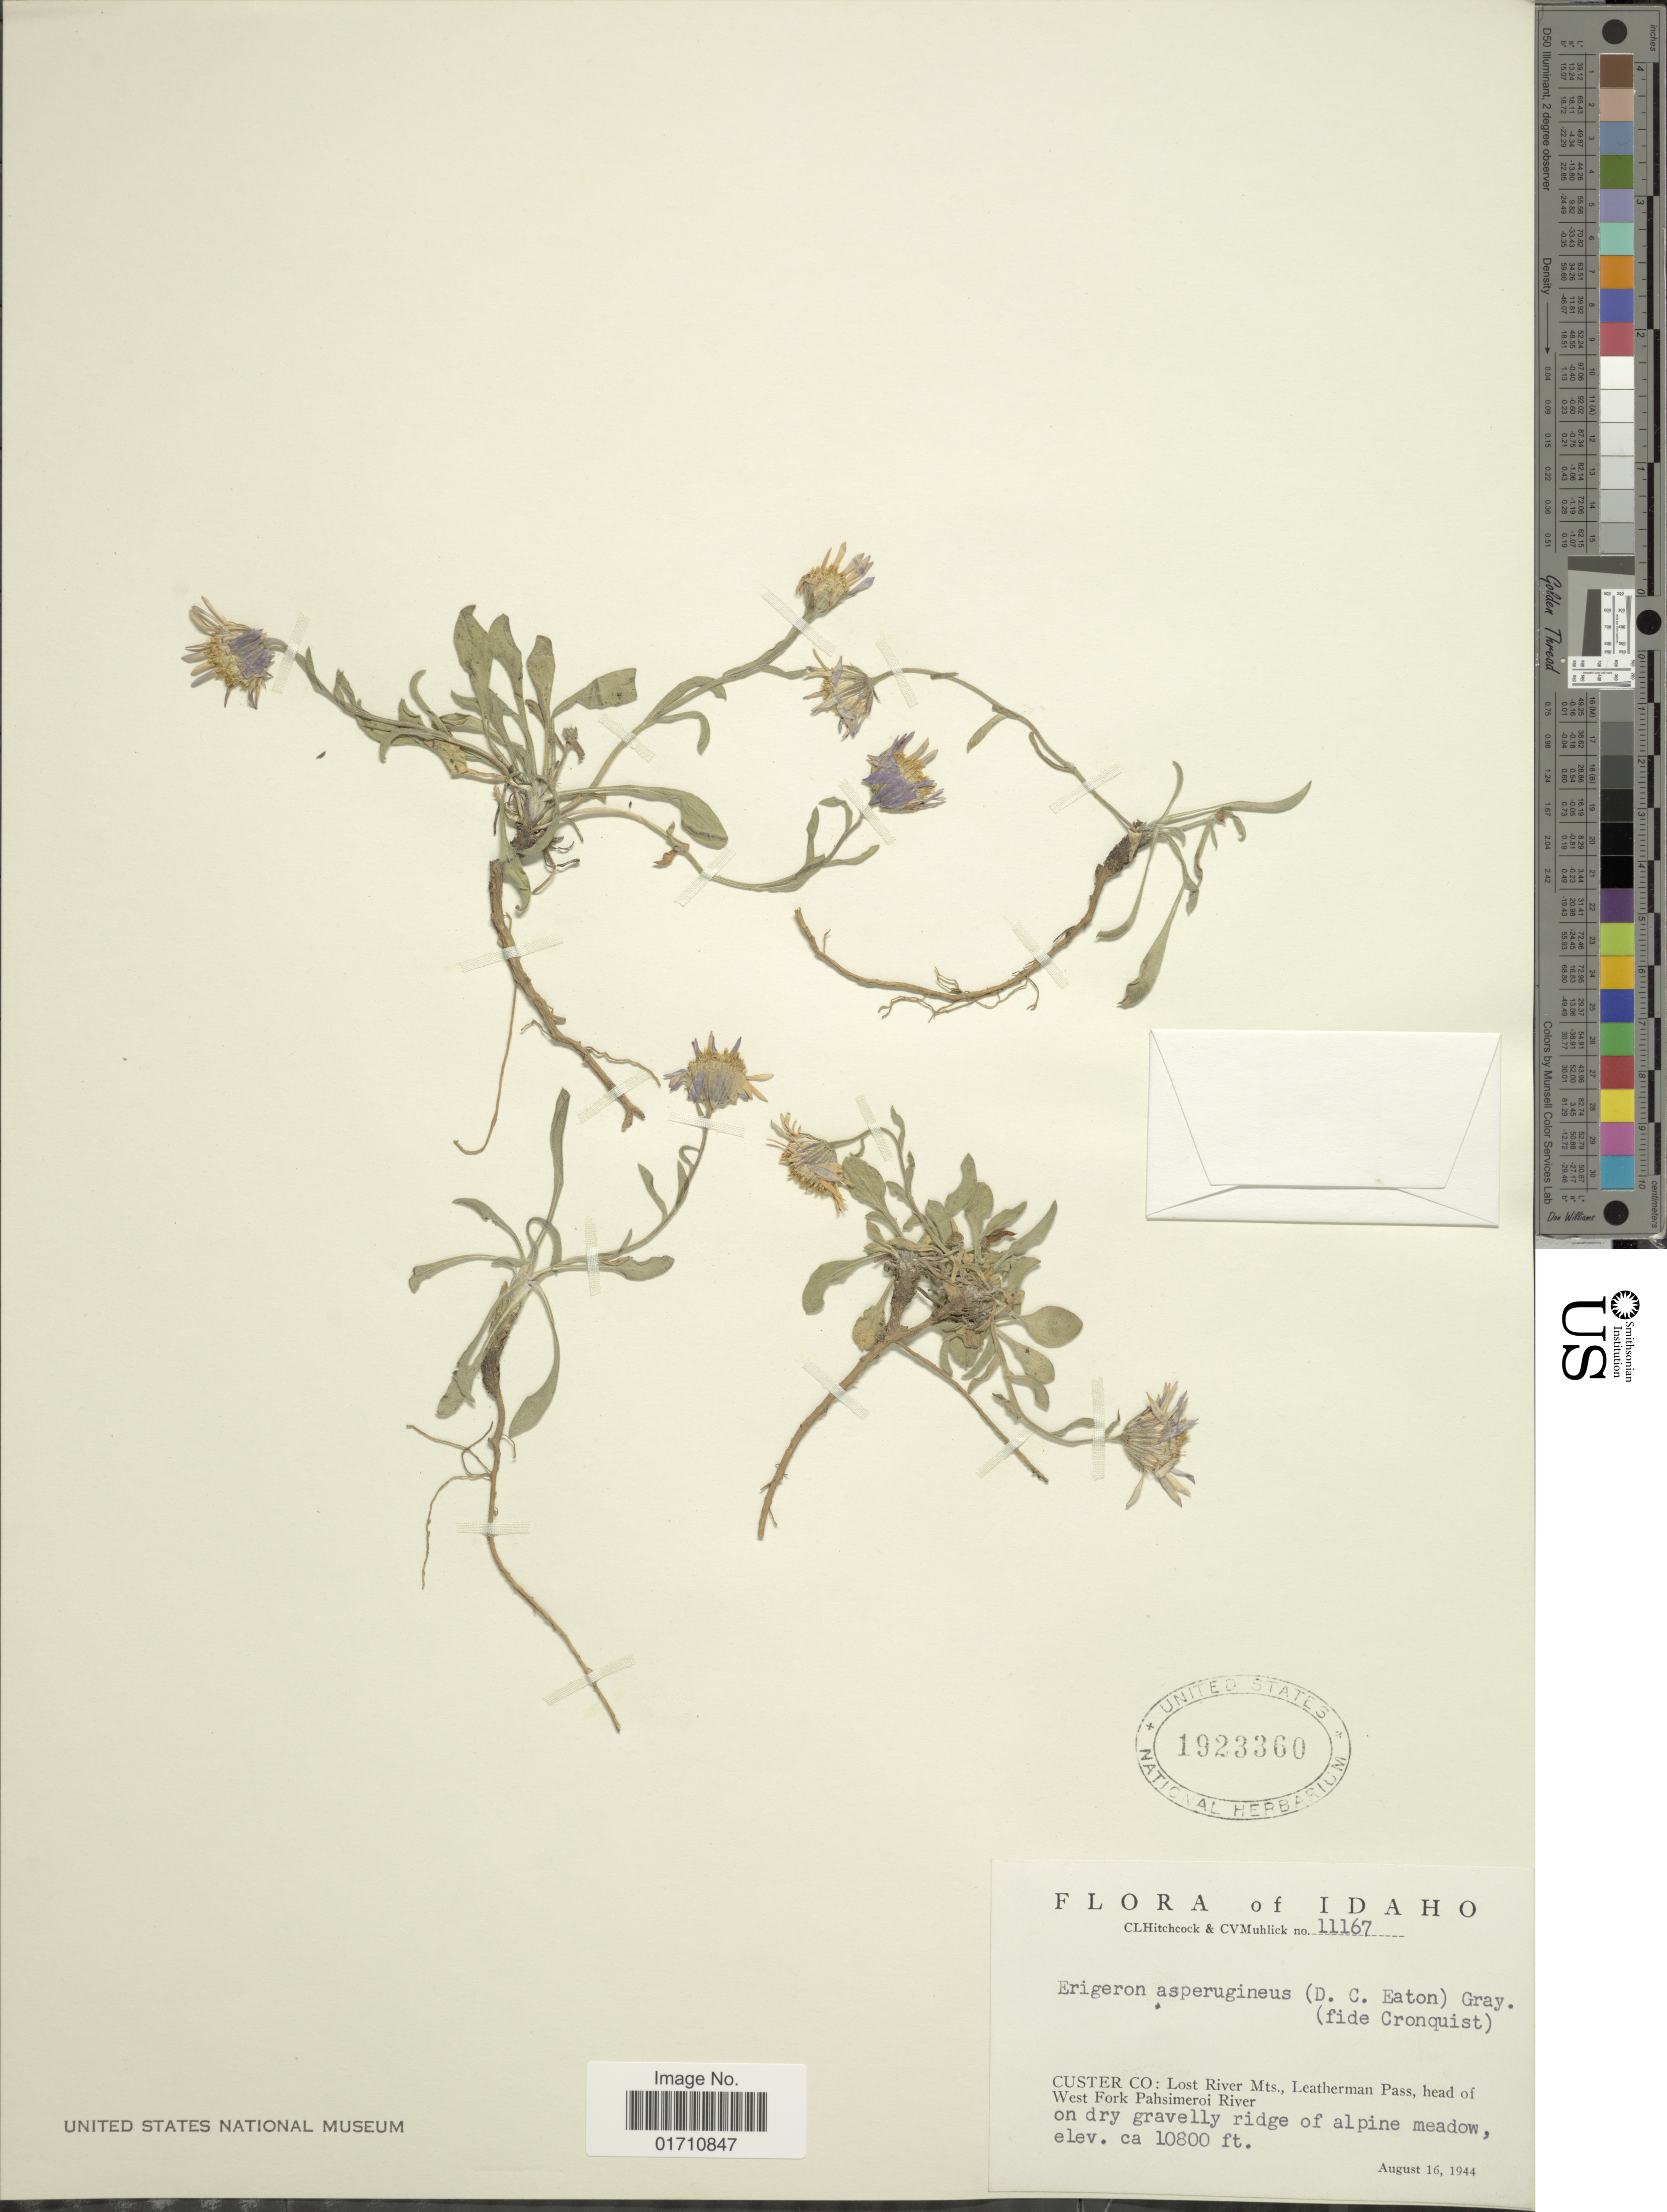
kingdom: Plantae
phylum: Tracheophyta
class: Magnoliopsida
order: Asterales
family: Asteraceae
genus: Erigeron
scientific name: Erigeron asperugineus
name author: (D.C. Eaton) A. Gray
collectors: C. L. Hitchcock & C. V. Muhlick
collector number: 11167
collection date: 1944-08-16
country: United States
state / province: Idaho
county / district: Custer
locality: Lost River Mts., Leatherman Pass, head of West Fork Pahsimeroi River, on dry gravelly ridge of alpine meadow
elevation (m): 3292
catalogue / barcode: US 1923360